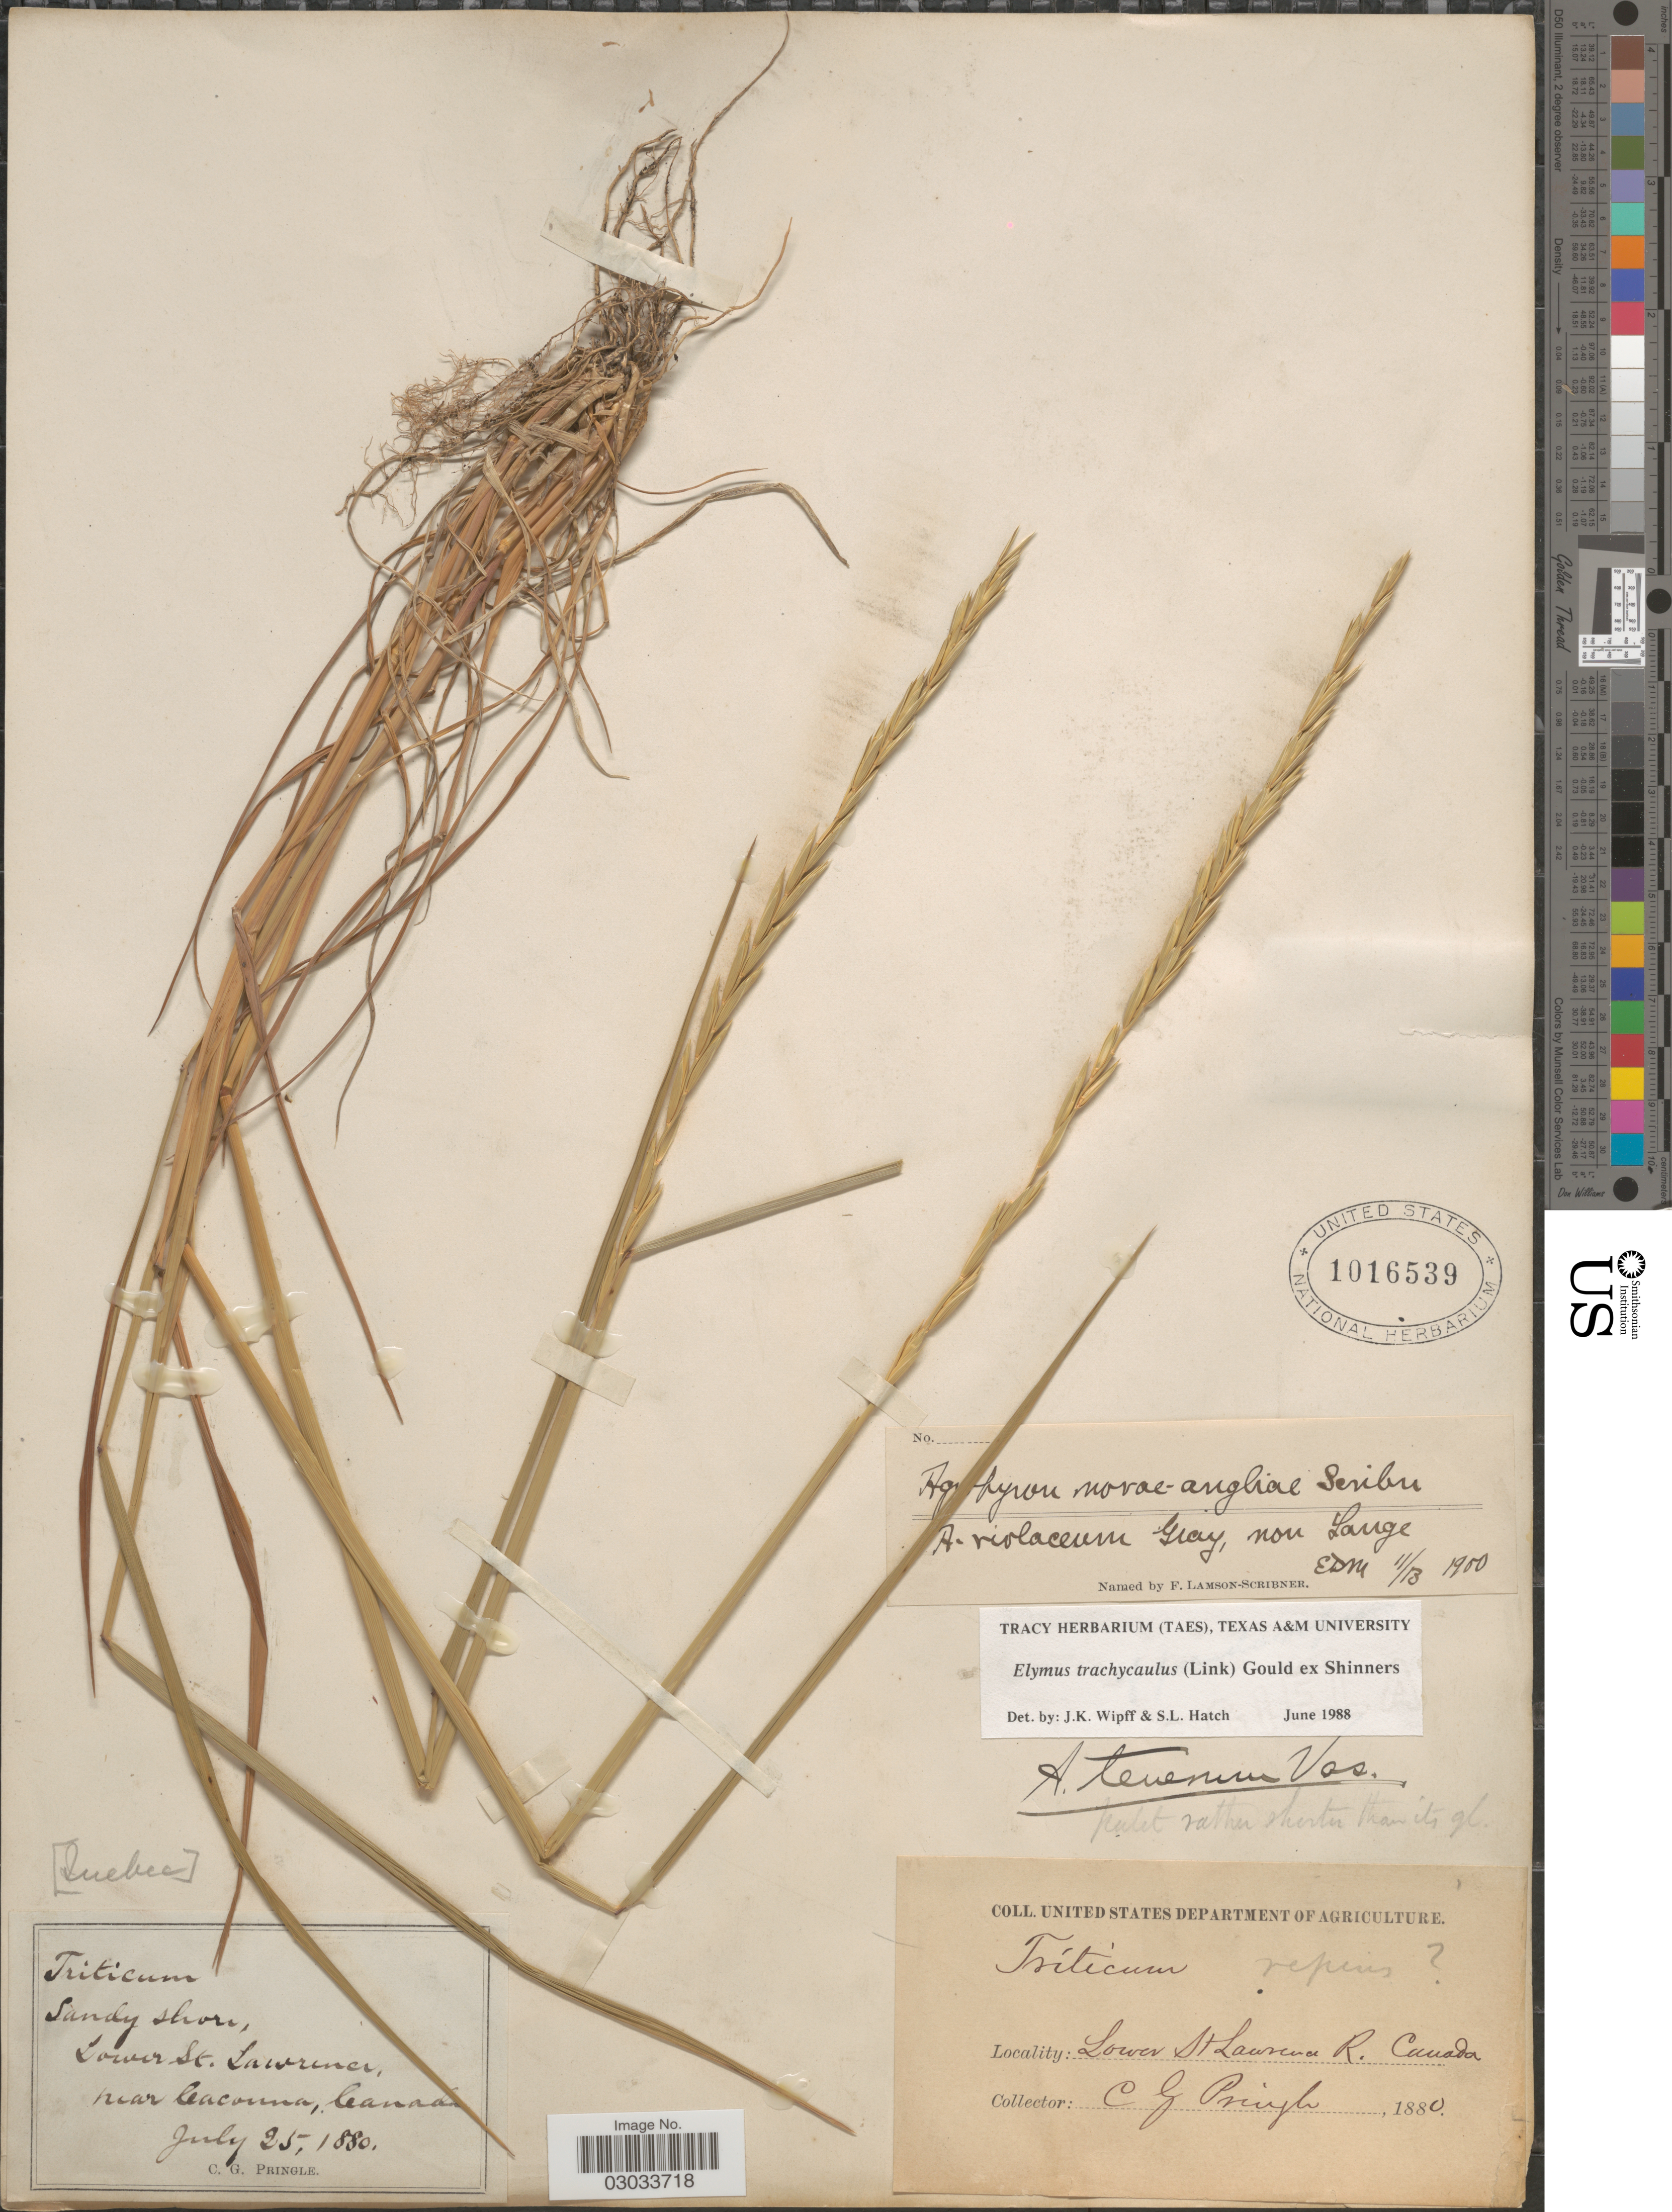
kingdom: Plantae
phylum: Tracheophyta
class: Liliopsida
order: Poales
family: Poaceae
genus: Elymus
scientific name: Elymus trachycaulus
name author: (Link) Gould ex Shinners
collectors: C. G. Pringle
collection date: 1880-07-25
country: Canada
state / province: Quebec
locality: Sandy shore, Lower St. Lawrence, near Cacouna. Lower St. Lawrence R. Canada.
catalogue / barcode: US 1016539